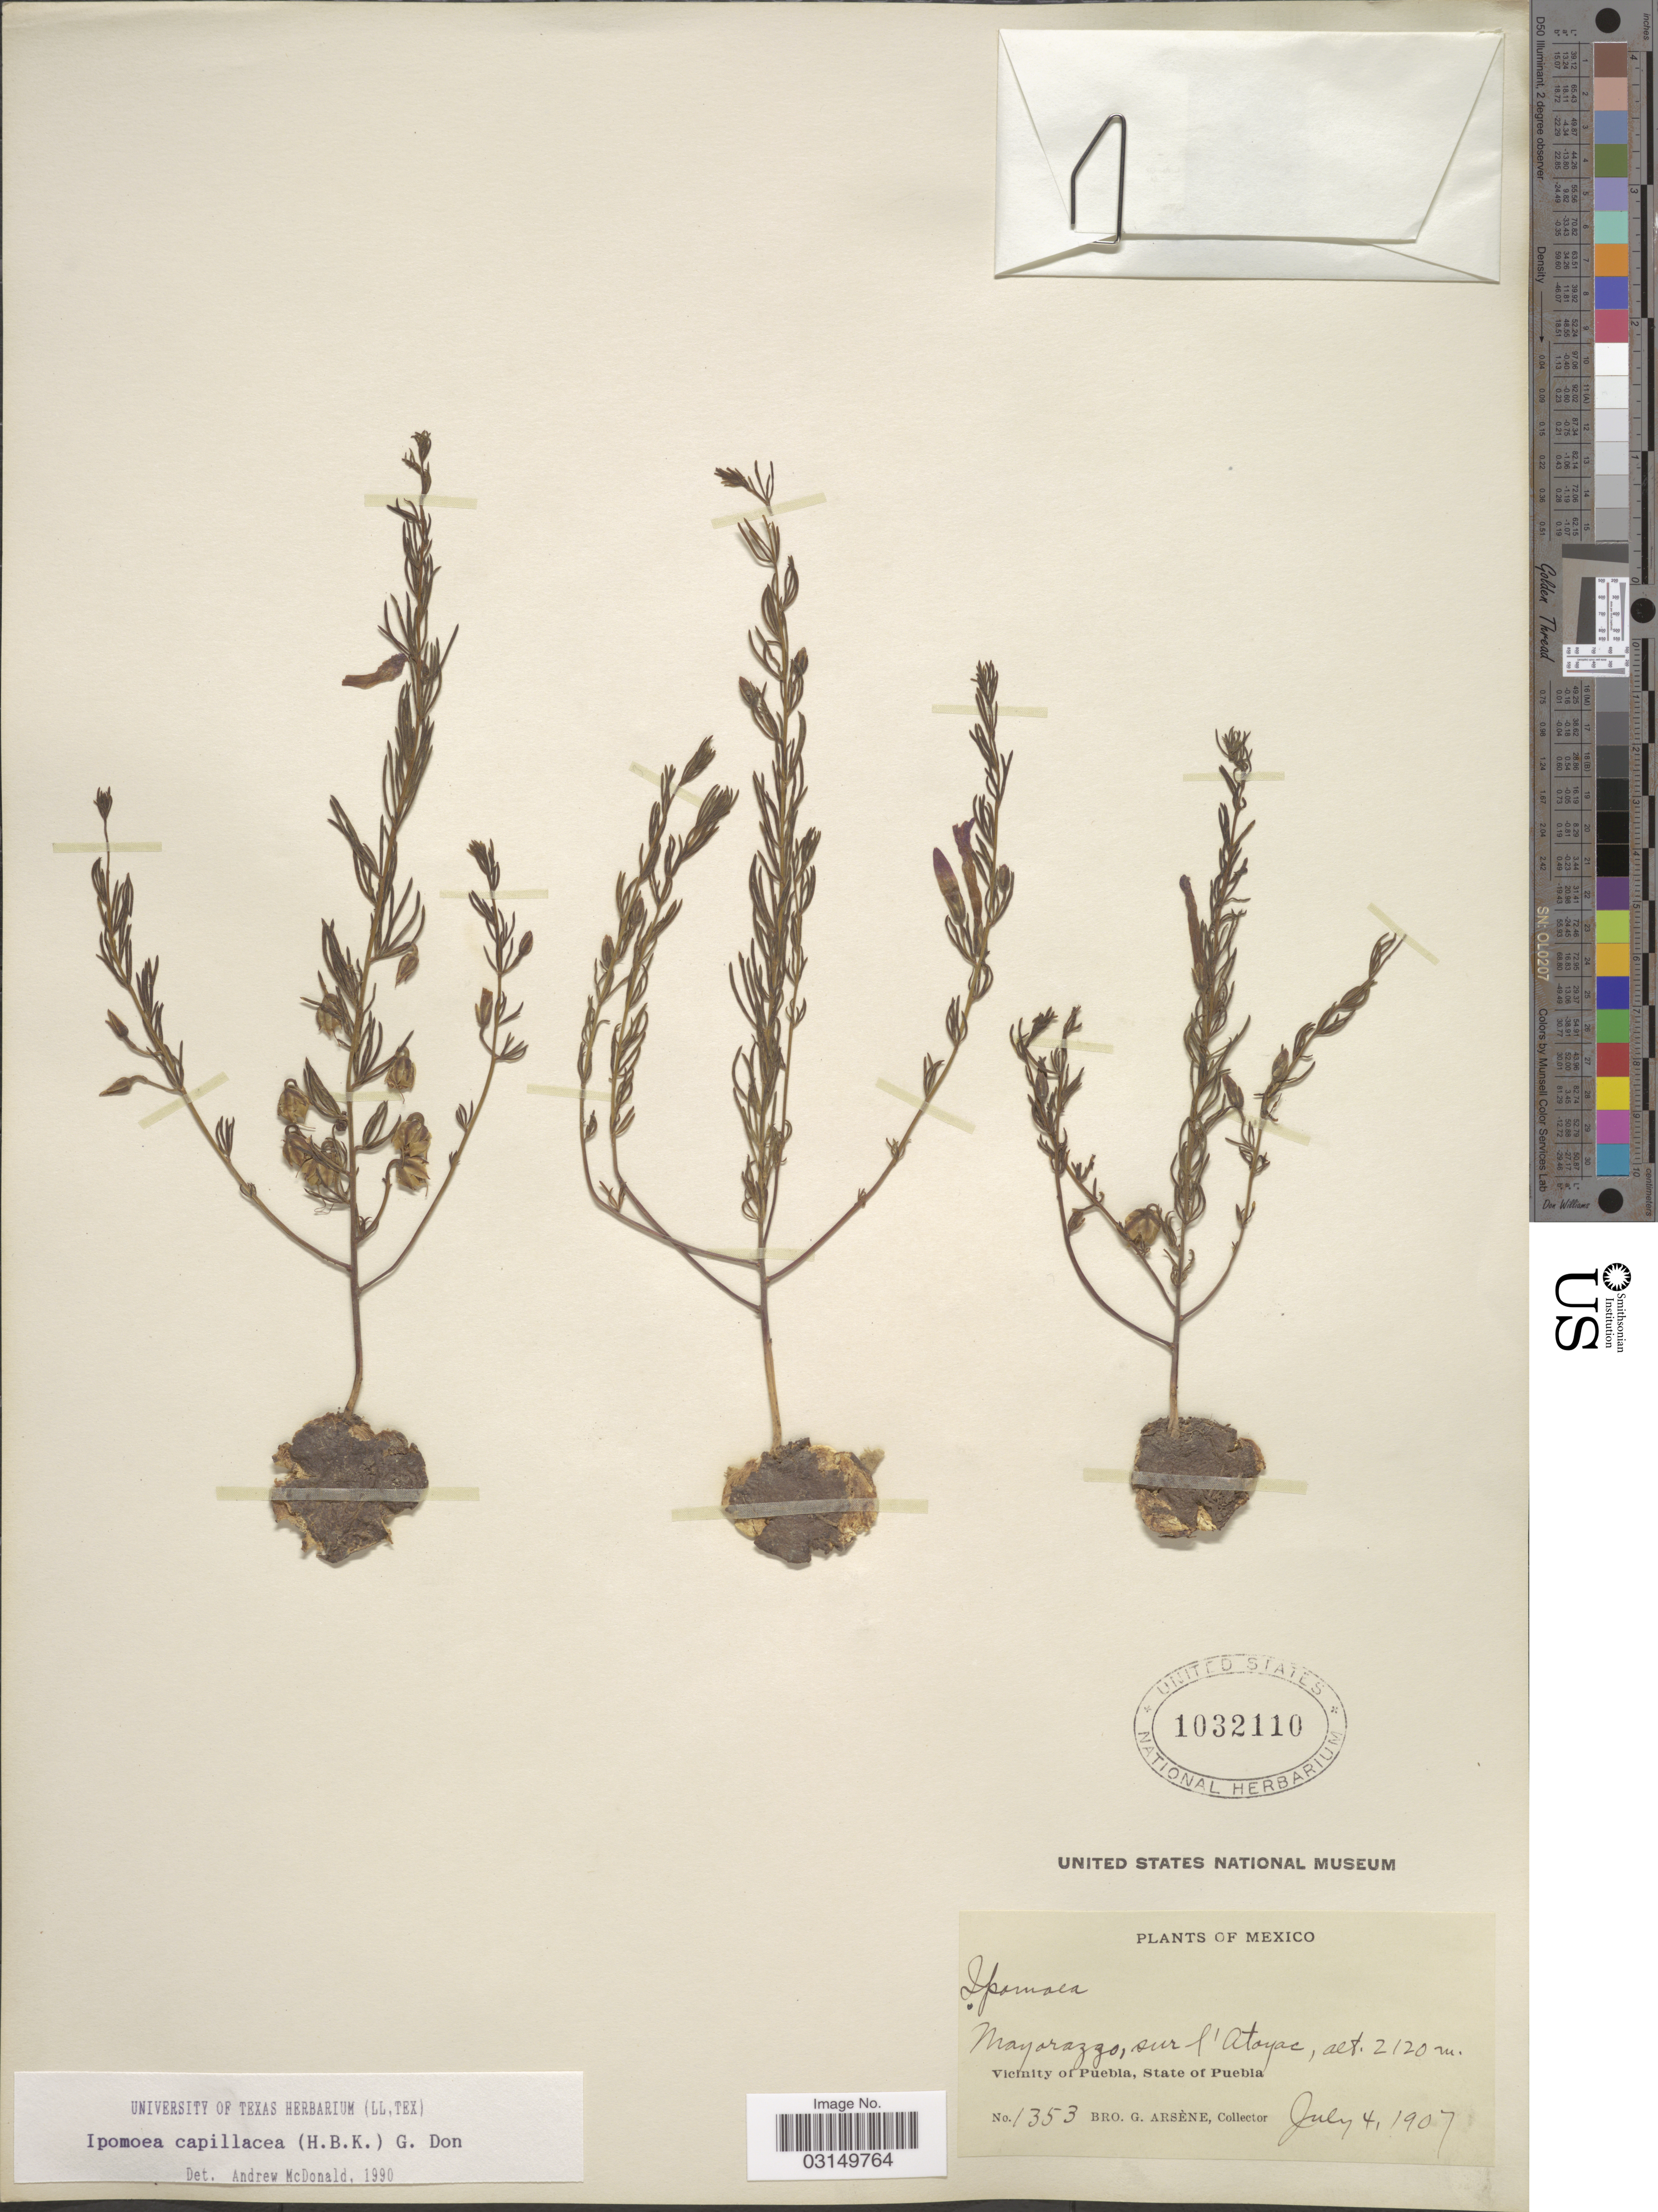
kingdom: Plantae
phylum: Tracheophyta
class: Magnoliopsida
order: Solanales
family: Convolvulaceae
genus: Ipomoea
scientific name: Ipomoea capillacea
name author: (Kunth) G. Don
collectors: Bro. G. Arsène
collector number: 1353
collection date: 1907-07-04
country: Mexico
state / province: Puebla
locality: Mayorazgo, sur l'Atoyac, Vicinity of Puebla, State of Puebla.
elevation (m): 2120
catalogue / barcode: US 1032110